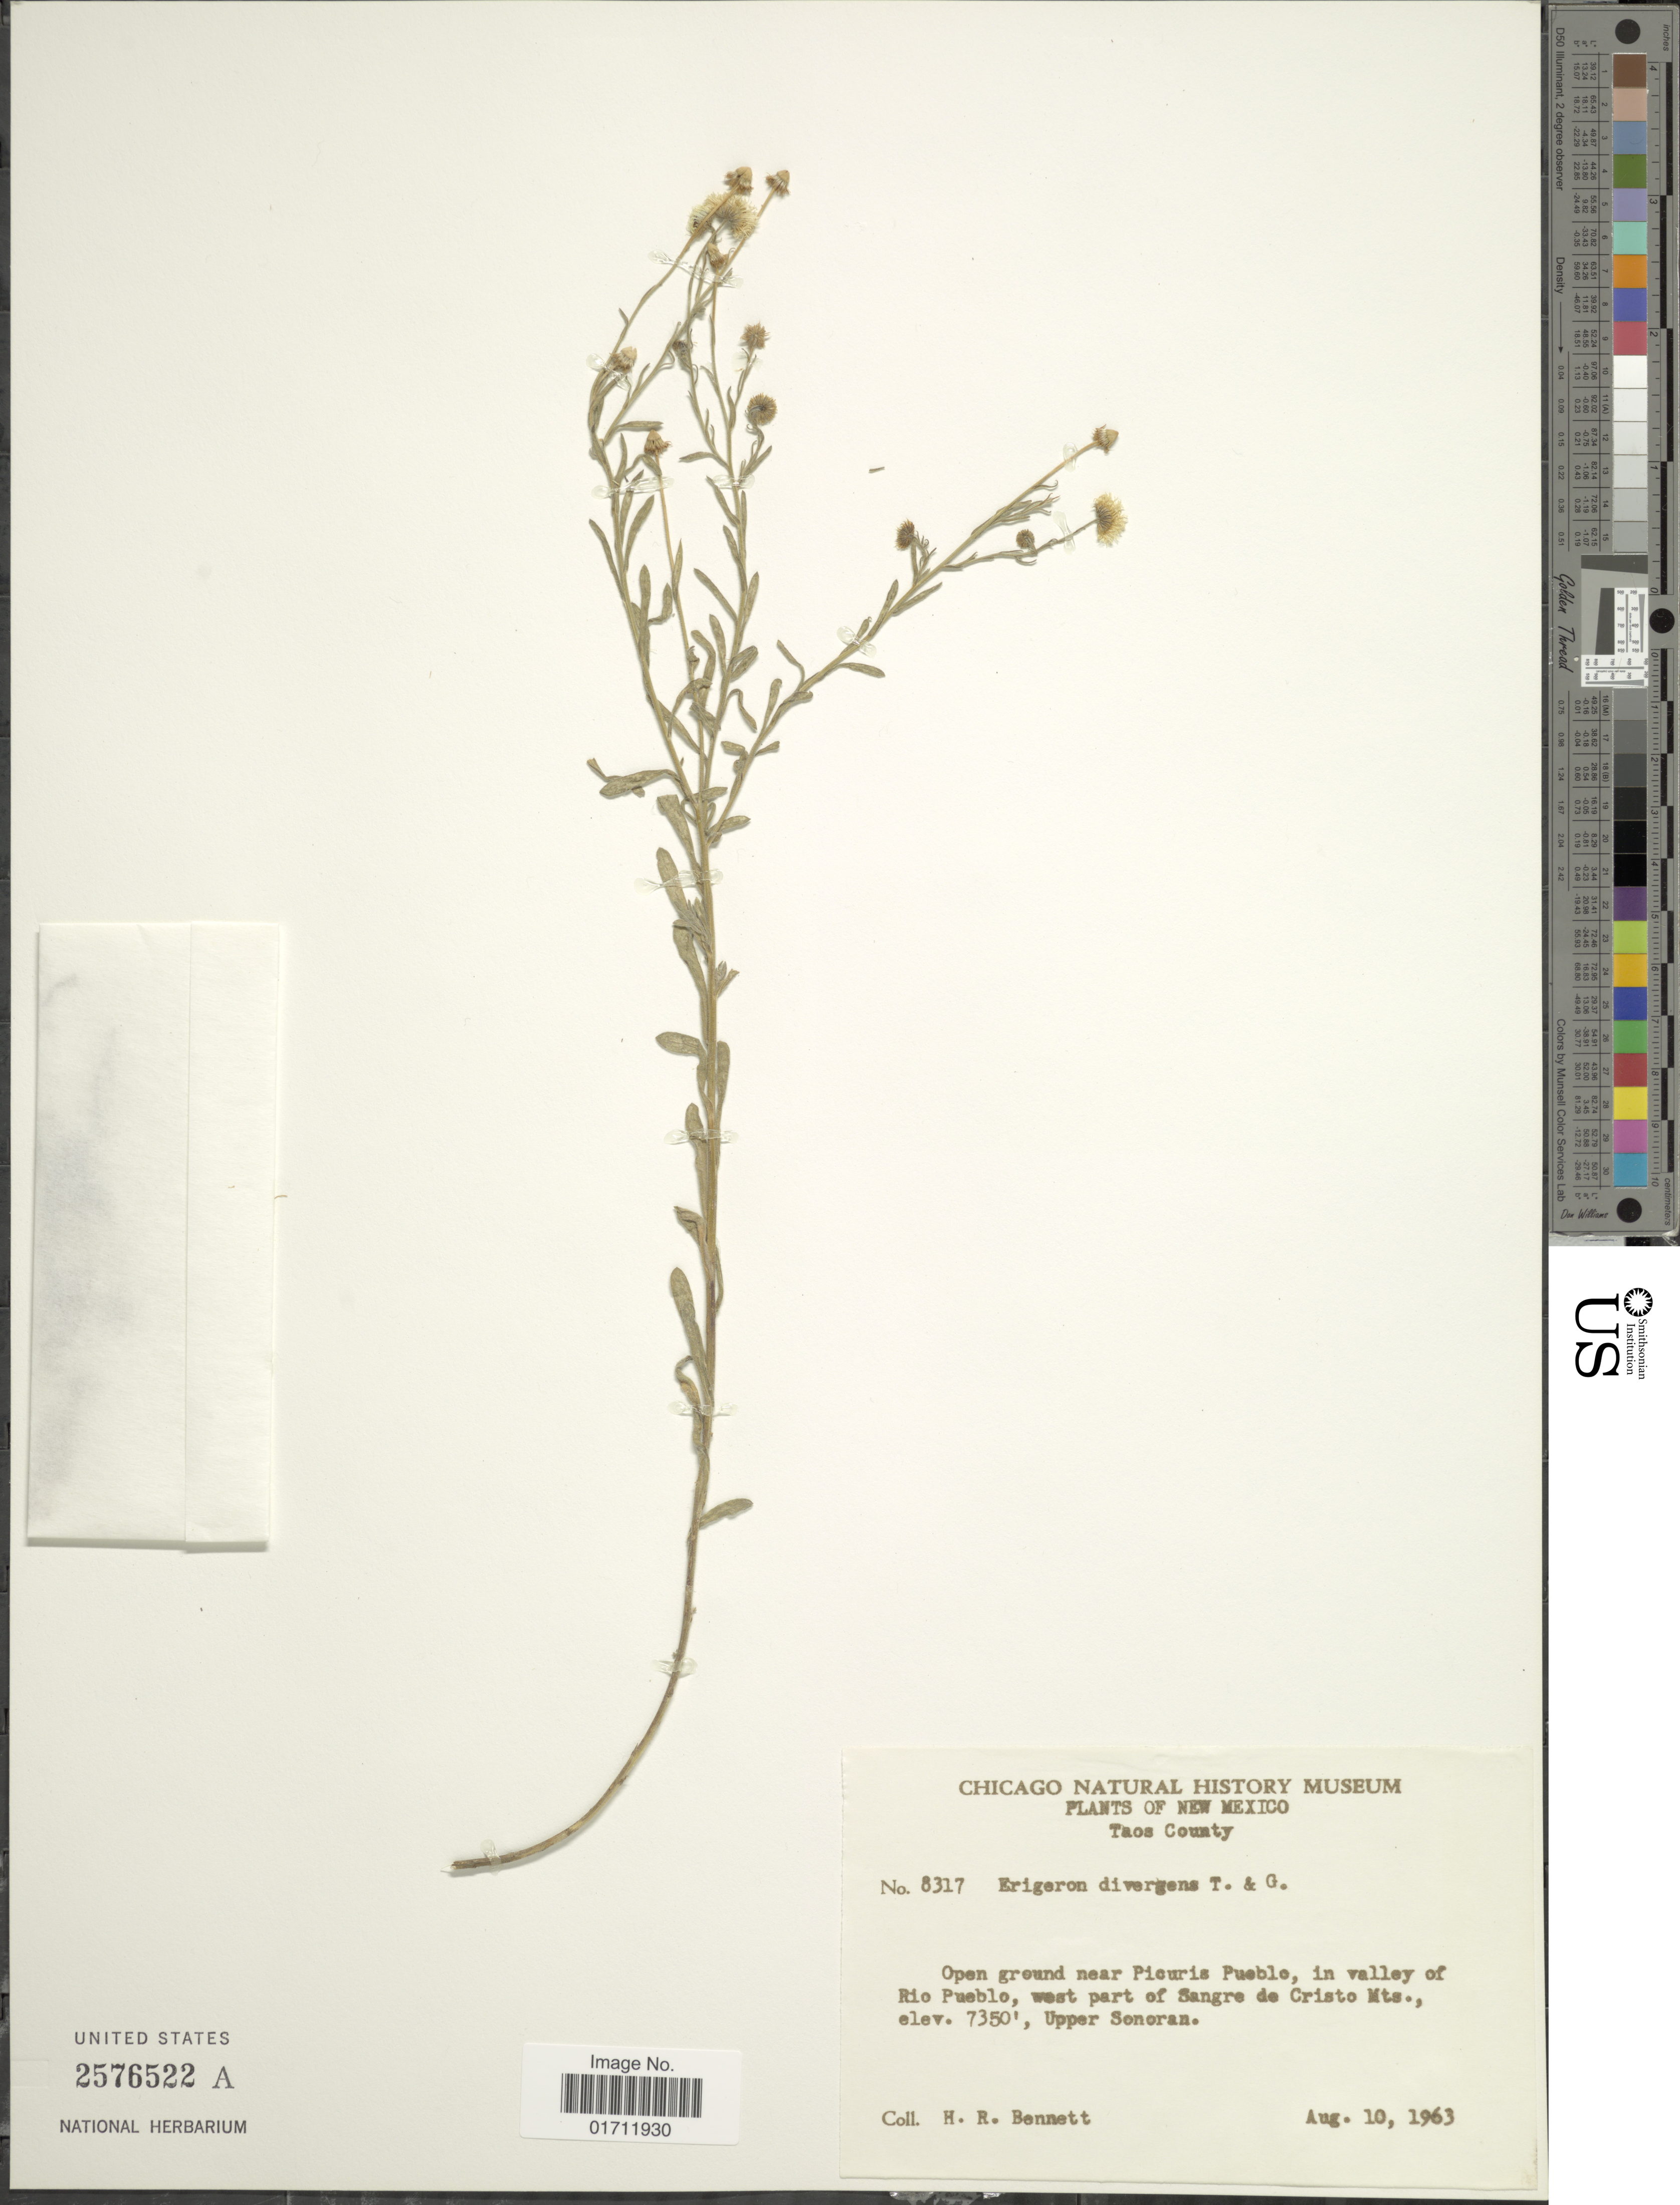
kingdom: Plantae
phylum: Tracheophyta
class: Magnoliopsida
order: Asterales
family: Asteraceae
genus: Erigeron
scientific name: Erigeron divergens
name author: Torr. & A. Gray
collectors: H. R. Bennett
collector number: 8317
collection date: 1963-08-10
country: United States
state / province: New Mexico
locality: Taos County, Open ground near Picuris Pueblo, in valley of Rio Pueblo, west part of Sangre de Cristo Mts, Upper Sonoran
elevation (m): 2240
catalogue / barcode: US 2576522A